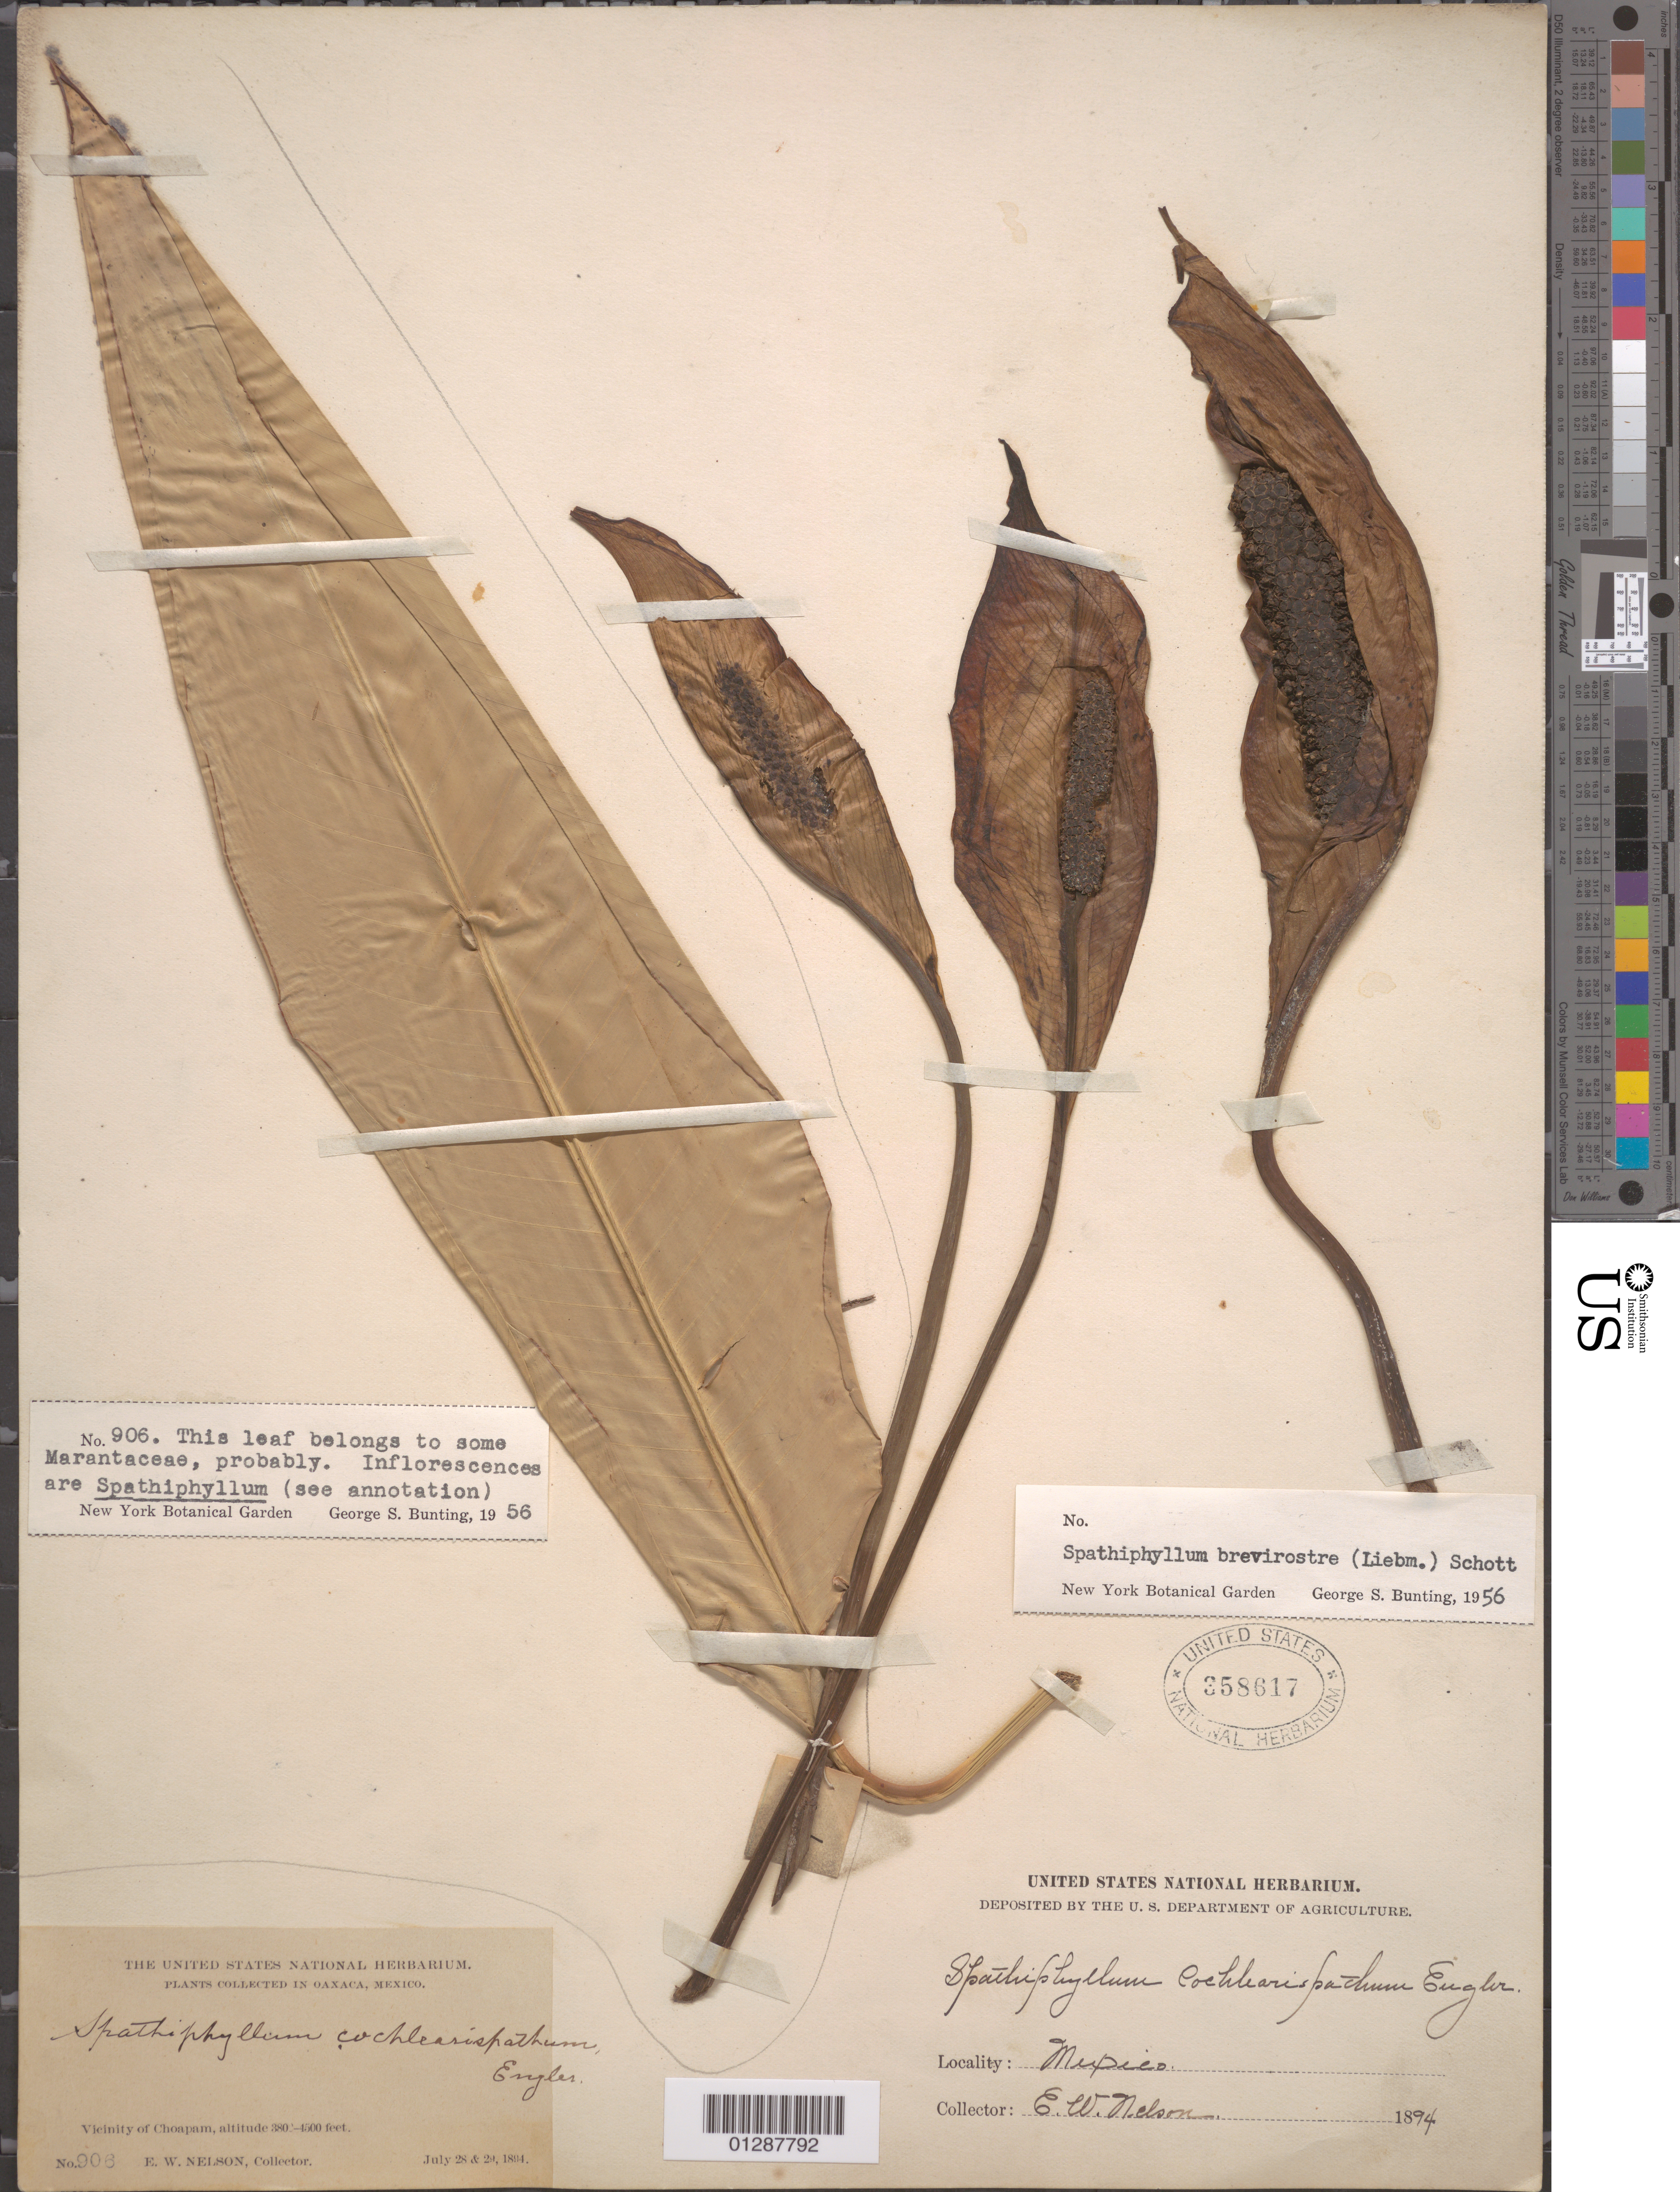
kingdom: Plantae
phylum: Tracheophyta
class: Liliopsida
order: Alismatales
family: Araceae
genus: Spathiphyllum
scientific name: Spathiphyllum brevirostre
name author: (Liebm.) Schott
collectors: E. W. Nelson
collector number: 906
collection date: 1894-07-28/1894-07-29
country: Mexico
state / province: Oaxaca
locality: Vicinity of Choapam.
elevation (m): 116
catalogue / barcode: US 358617